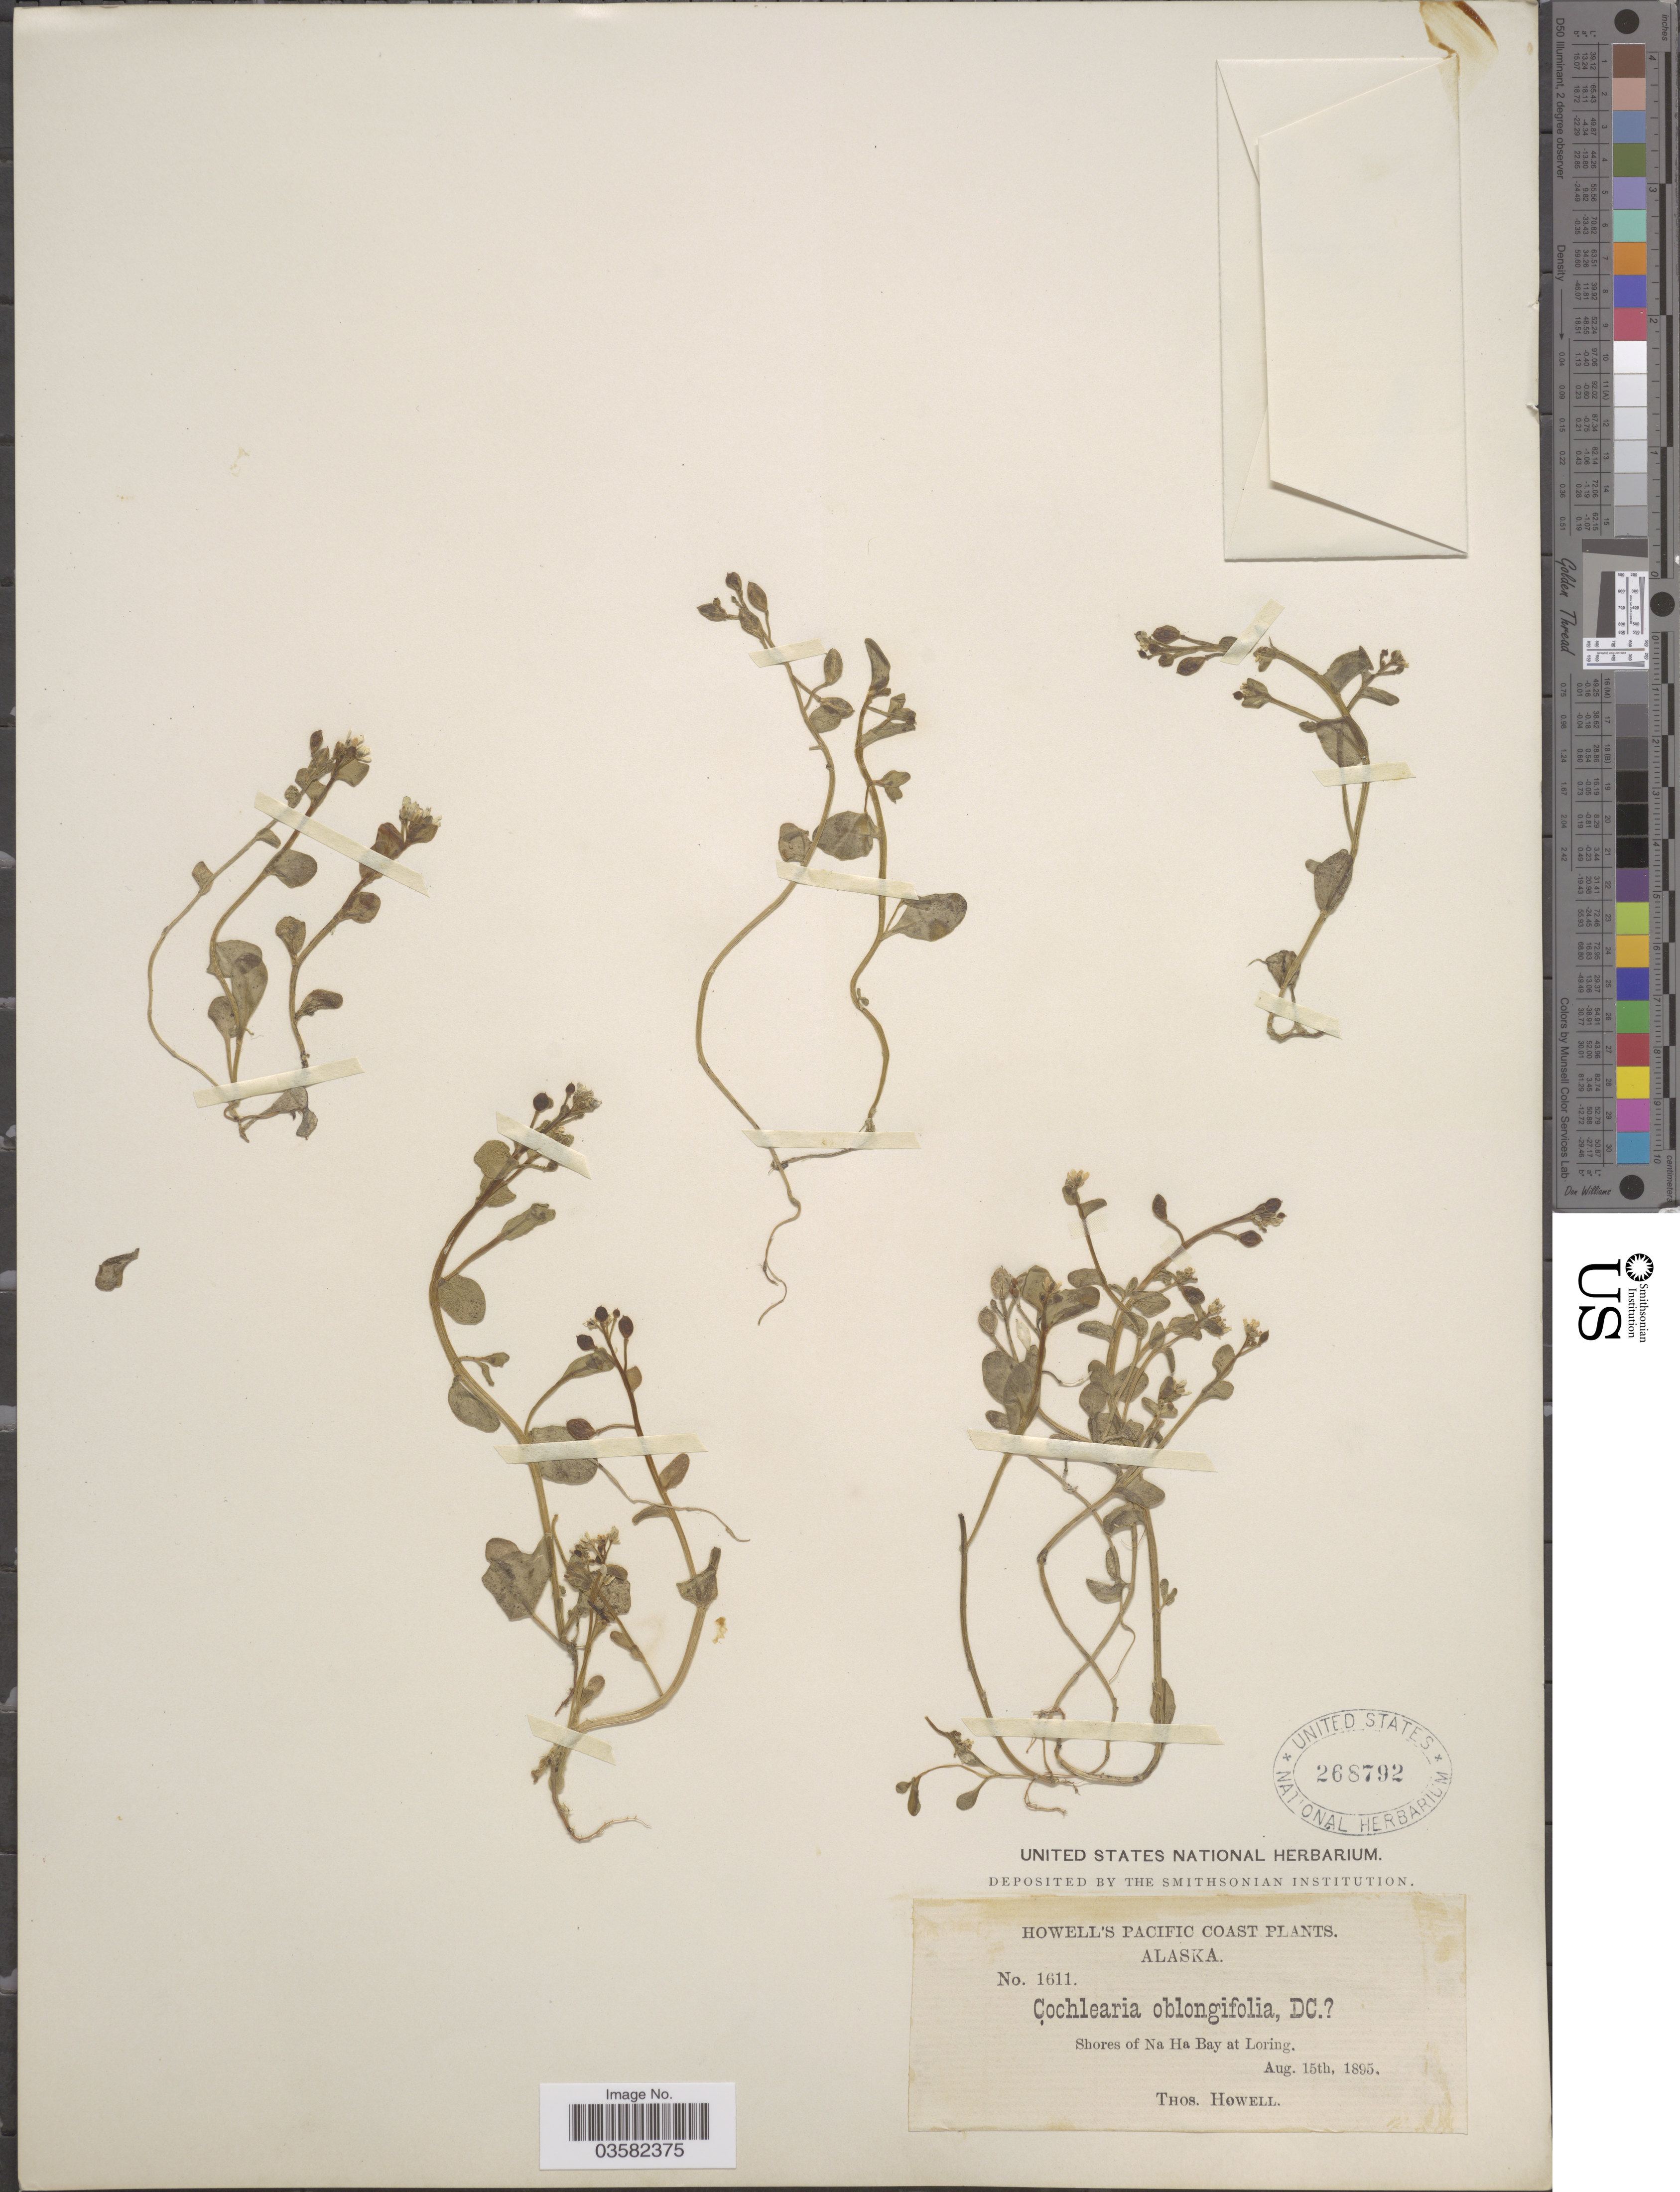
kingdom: Plantae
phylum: Tracheophyta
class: Magnoliopsida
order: Brassicales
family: Brassicaceae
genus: Cochlearia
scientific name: Cochlearia oblongifolia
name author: DC.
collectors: T. Howell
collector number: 1611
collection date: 1895-08-15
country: United States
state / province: Alaska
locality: Pacific Coast. Shores of Na Ha Bay at Loring.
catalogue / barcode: US 268792